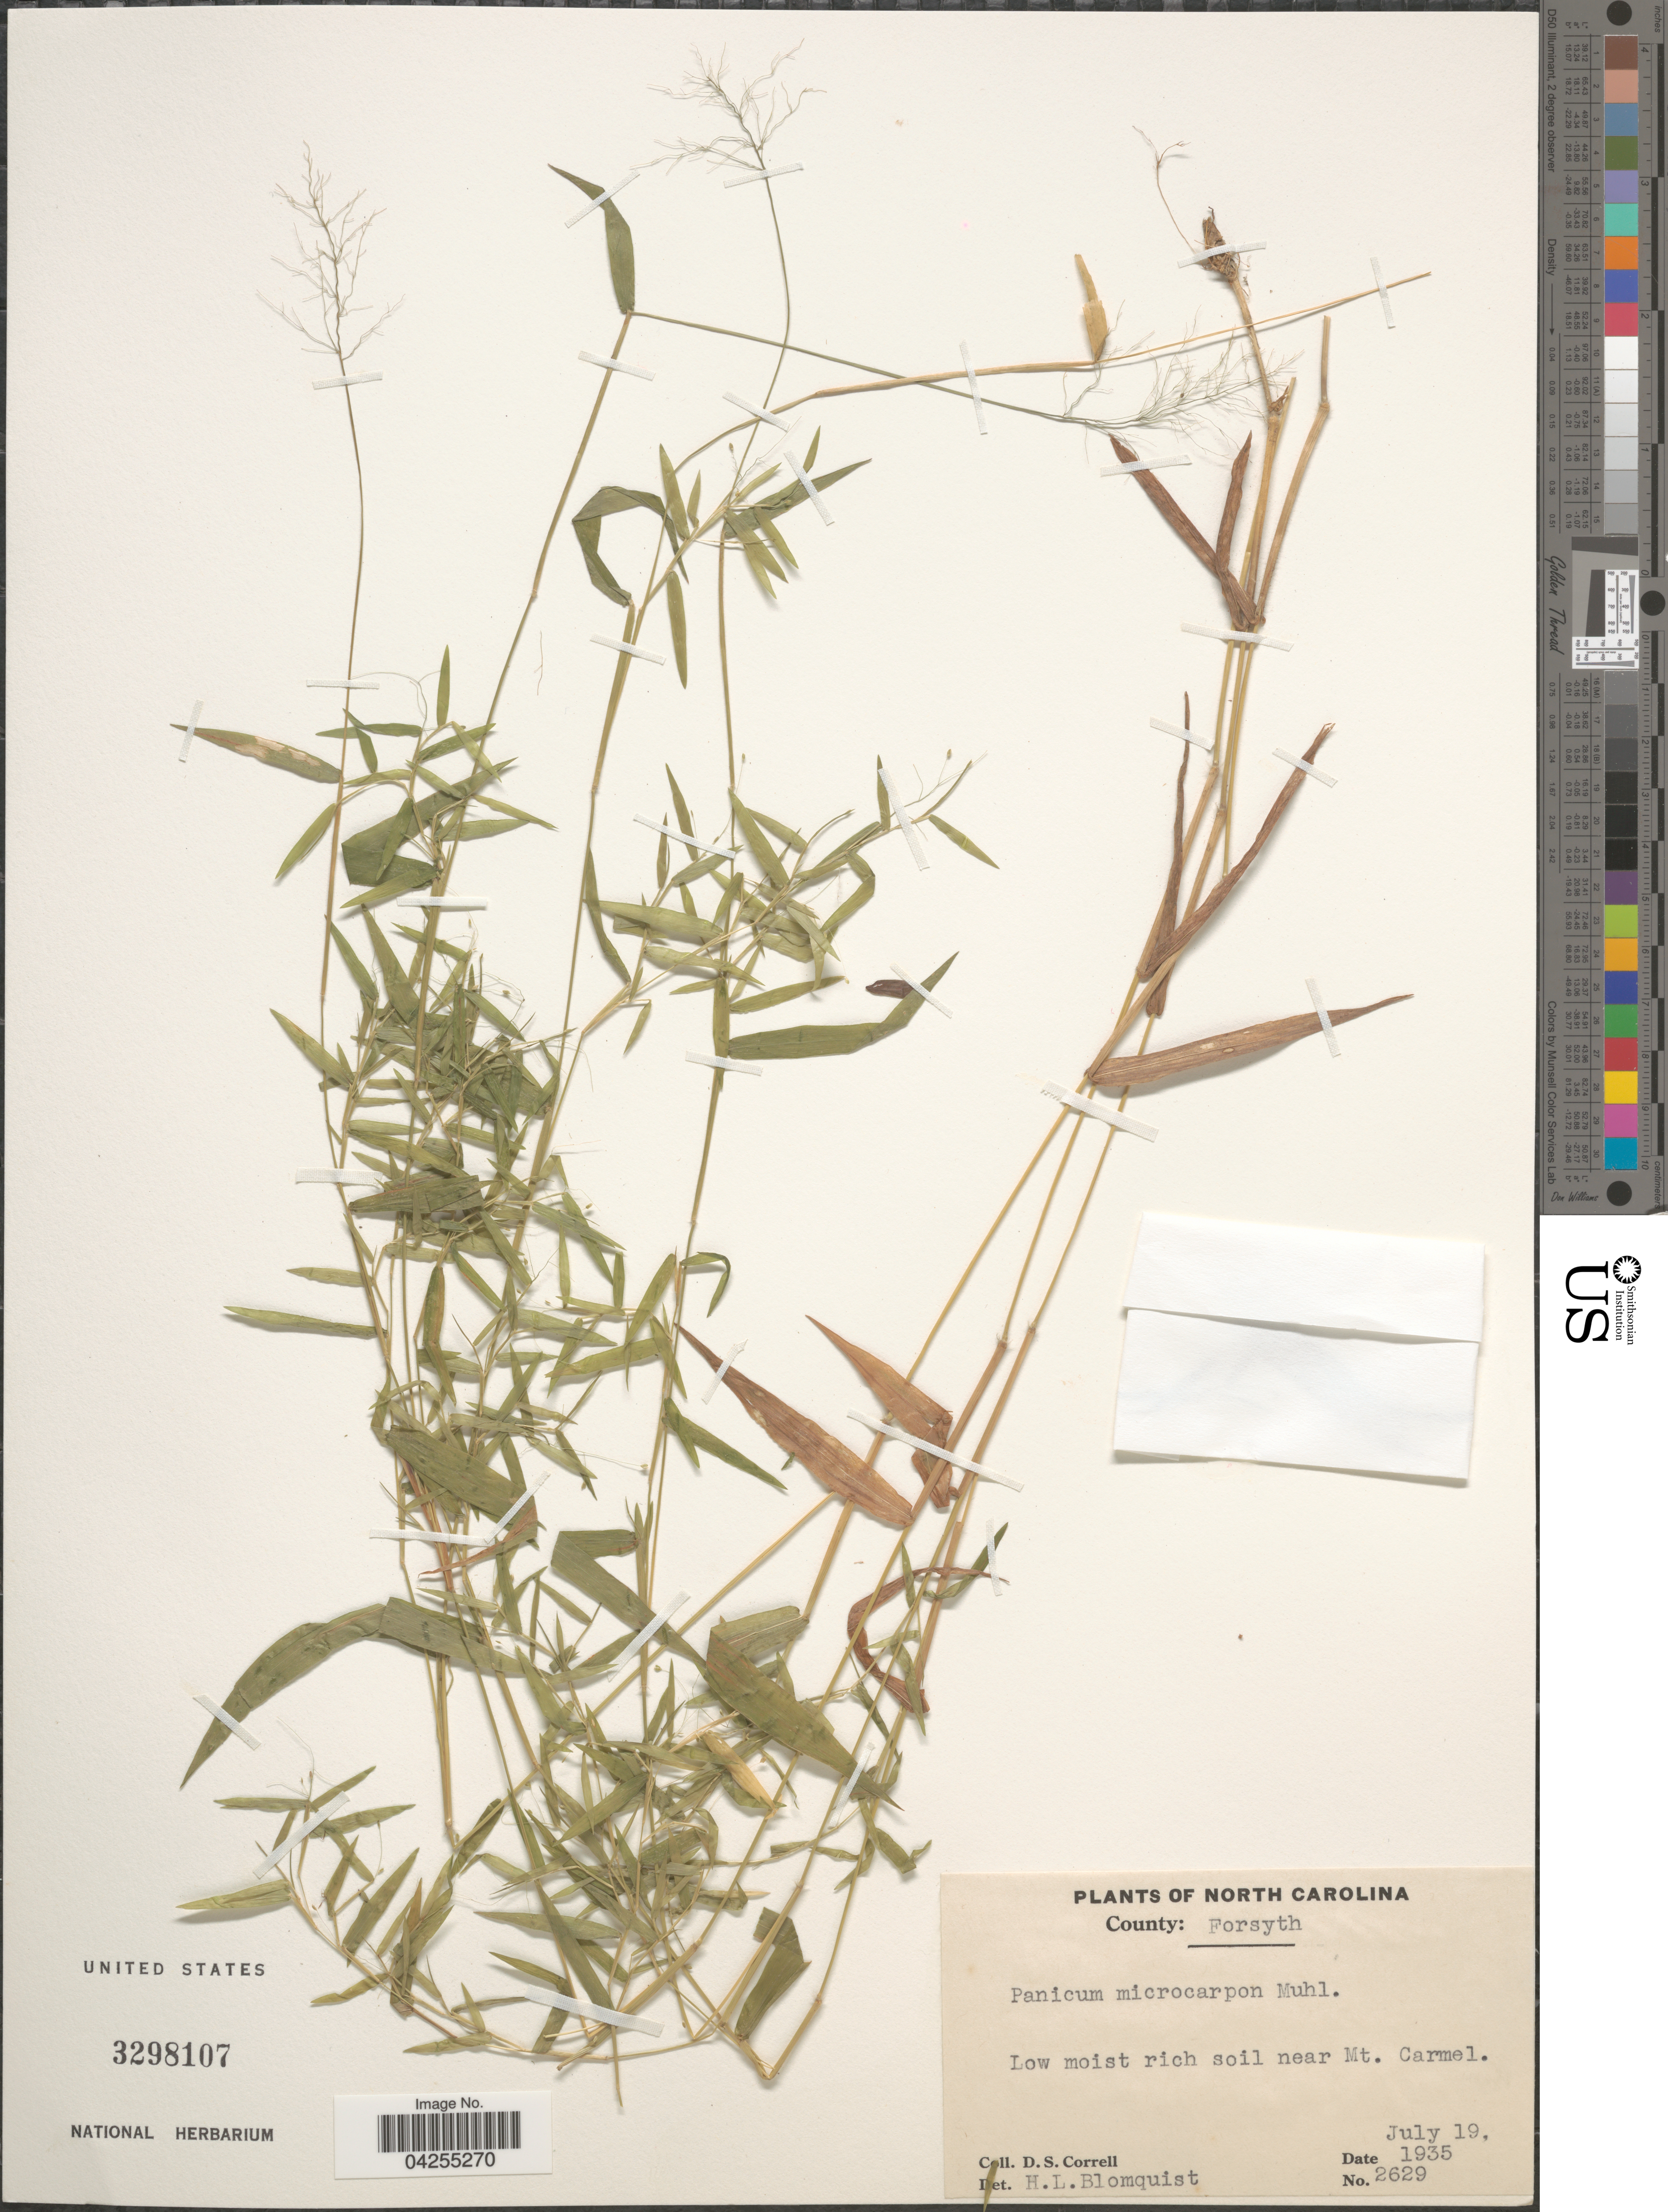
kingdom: Plantae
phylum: Tracheophyta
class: Liliopsida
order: Poales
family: Poaceae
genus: Dichanthelium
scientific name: Dichanthelium dichotomum var. dichotomum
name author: (L.) Gould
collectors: D. S. Correll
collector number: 2629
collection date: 1935-07-19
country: United States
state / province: North Carolina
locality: County: Forsyth. Low moist rich soil near Mt. Carmel.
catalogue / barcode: US 329107